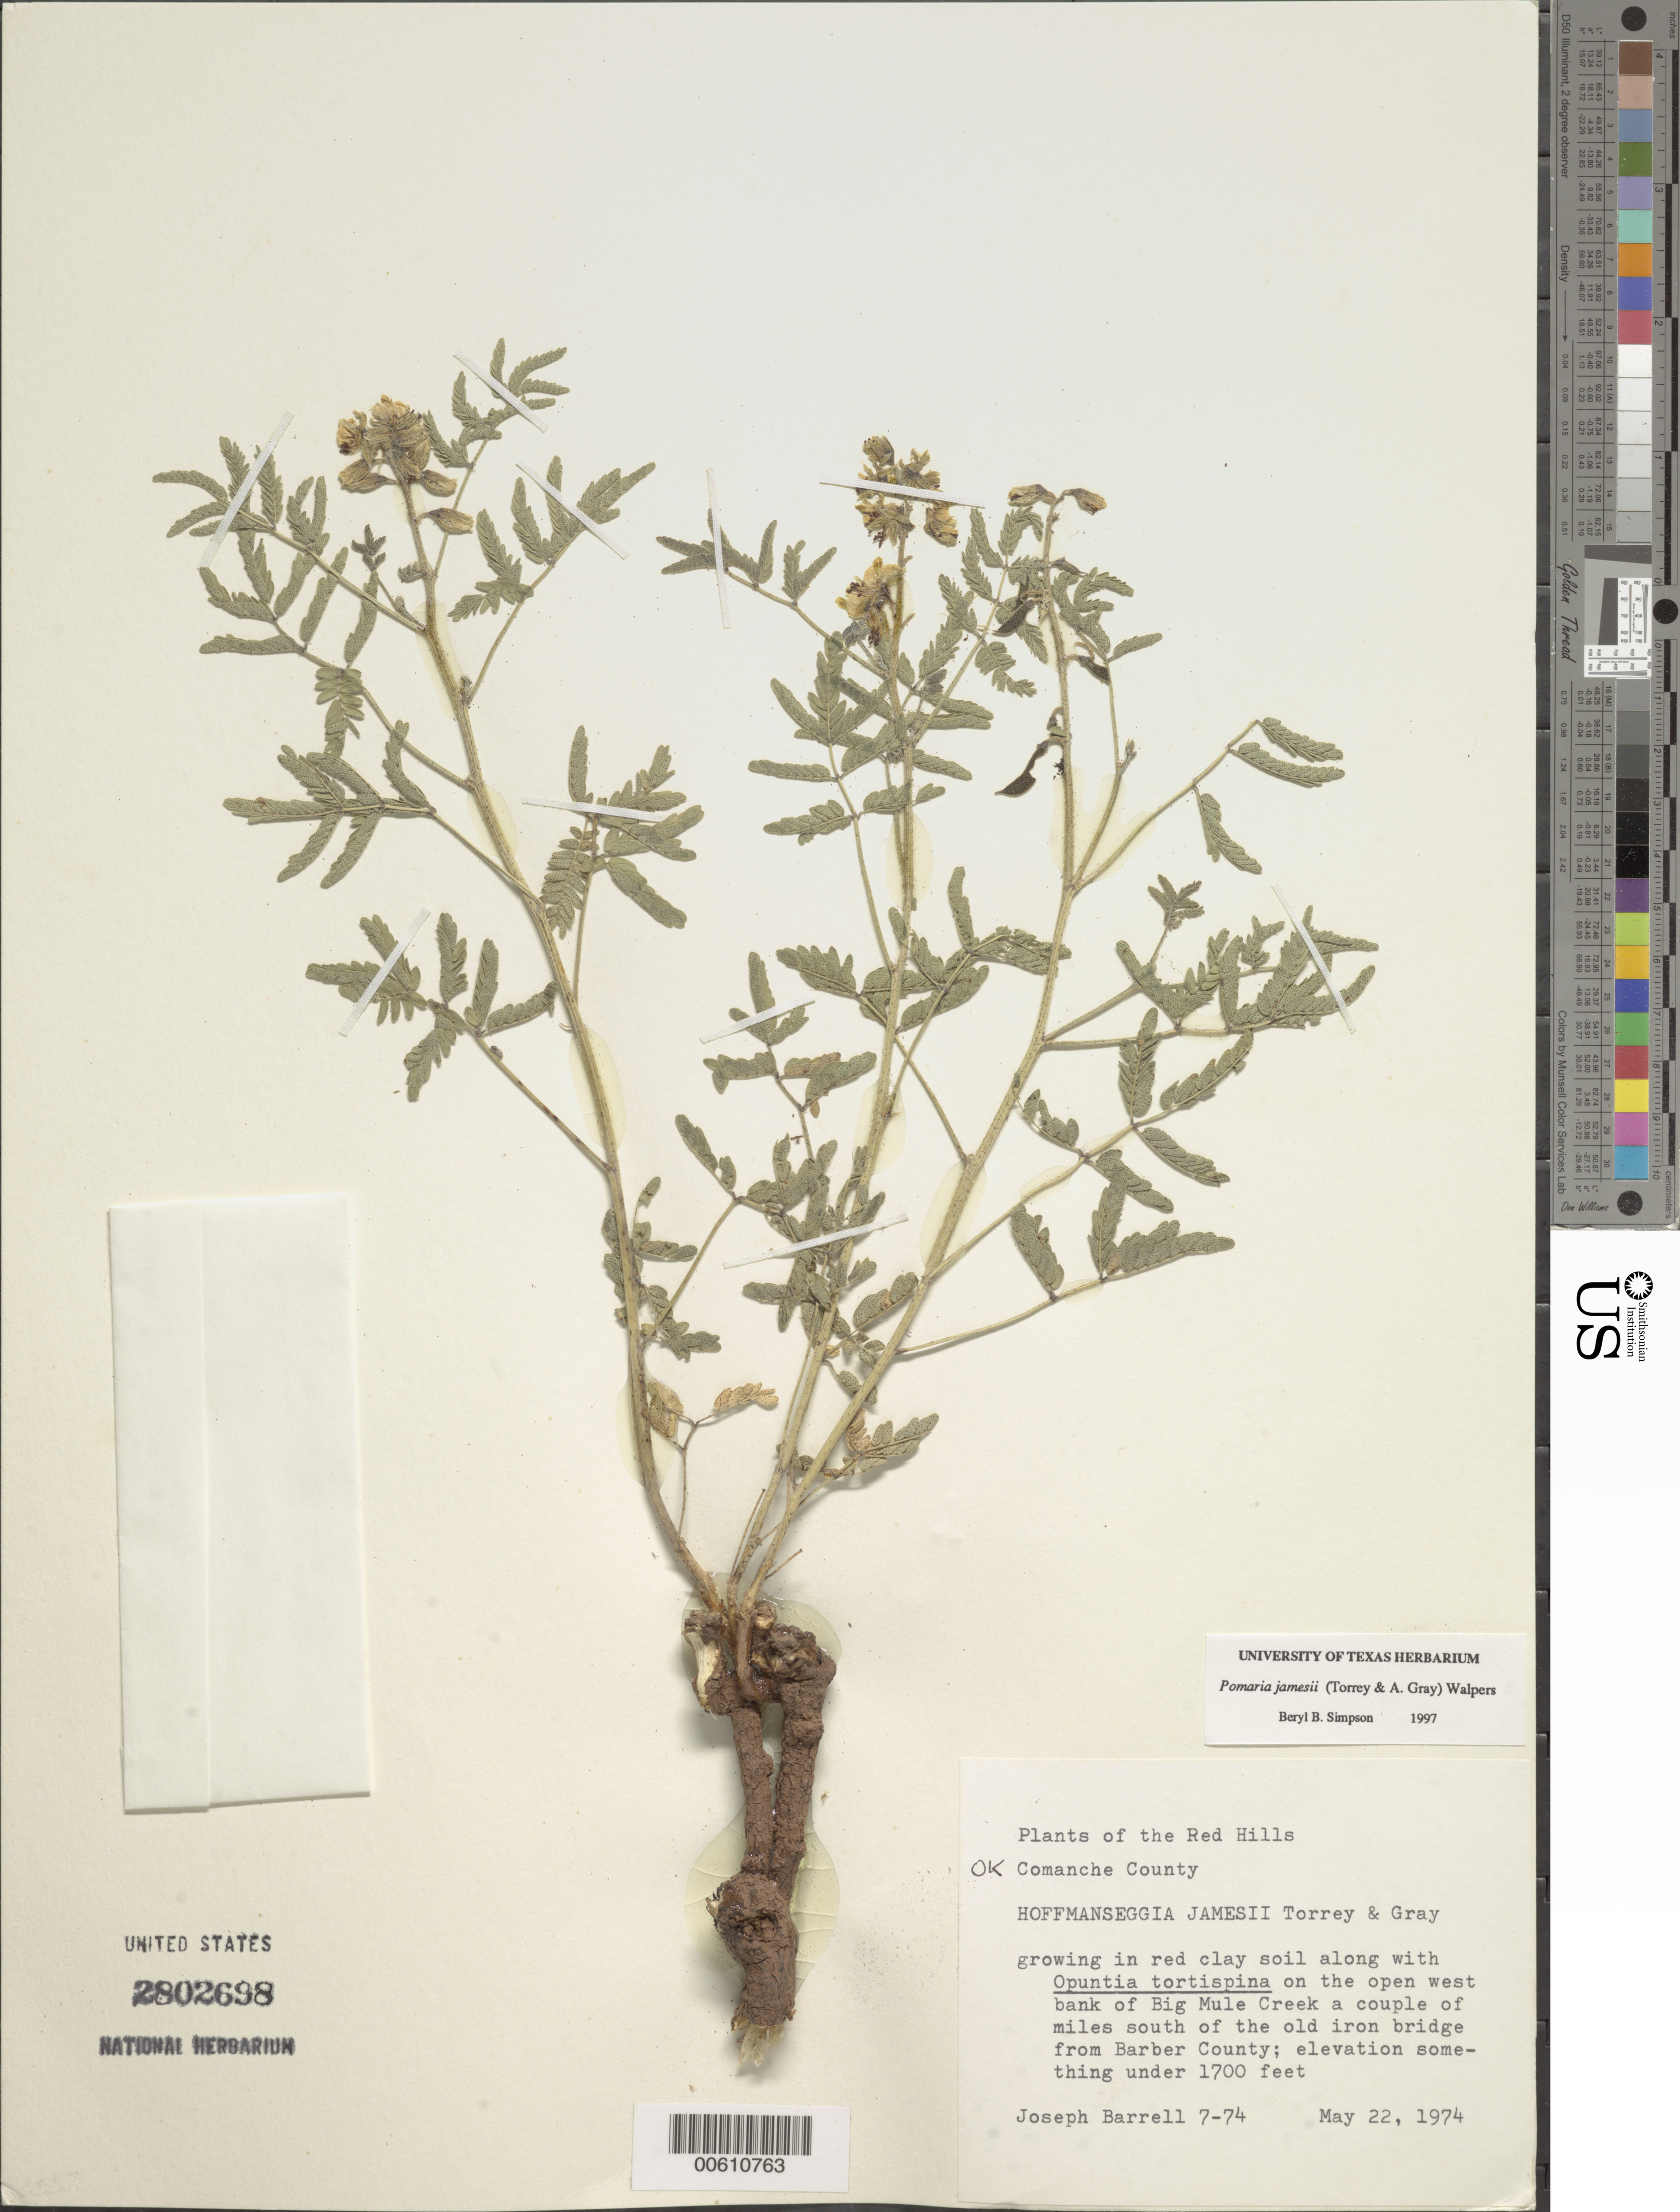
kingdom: Plantae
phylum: Tracheophyta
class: Magnoliopsida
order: Fabales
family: Fabaceae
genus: Pomaria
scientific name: Pomaria jamesii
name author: (Torr. & A. Gray) Walp.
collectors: J. Barrell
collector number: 7-74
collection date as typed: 22 May 1974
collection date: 1974-05-22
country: United States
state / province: Oklahoma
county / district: Comanche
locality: Red hills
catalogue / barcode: US 2802698